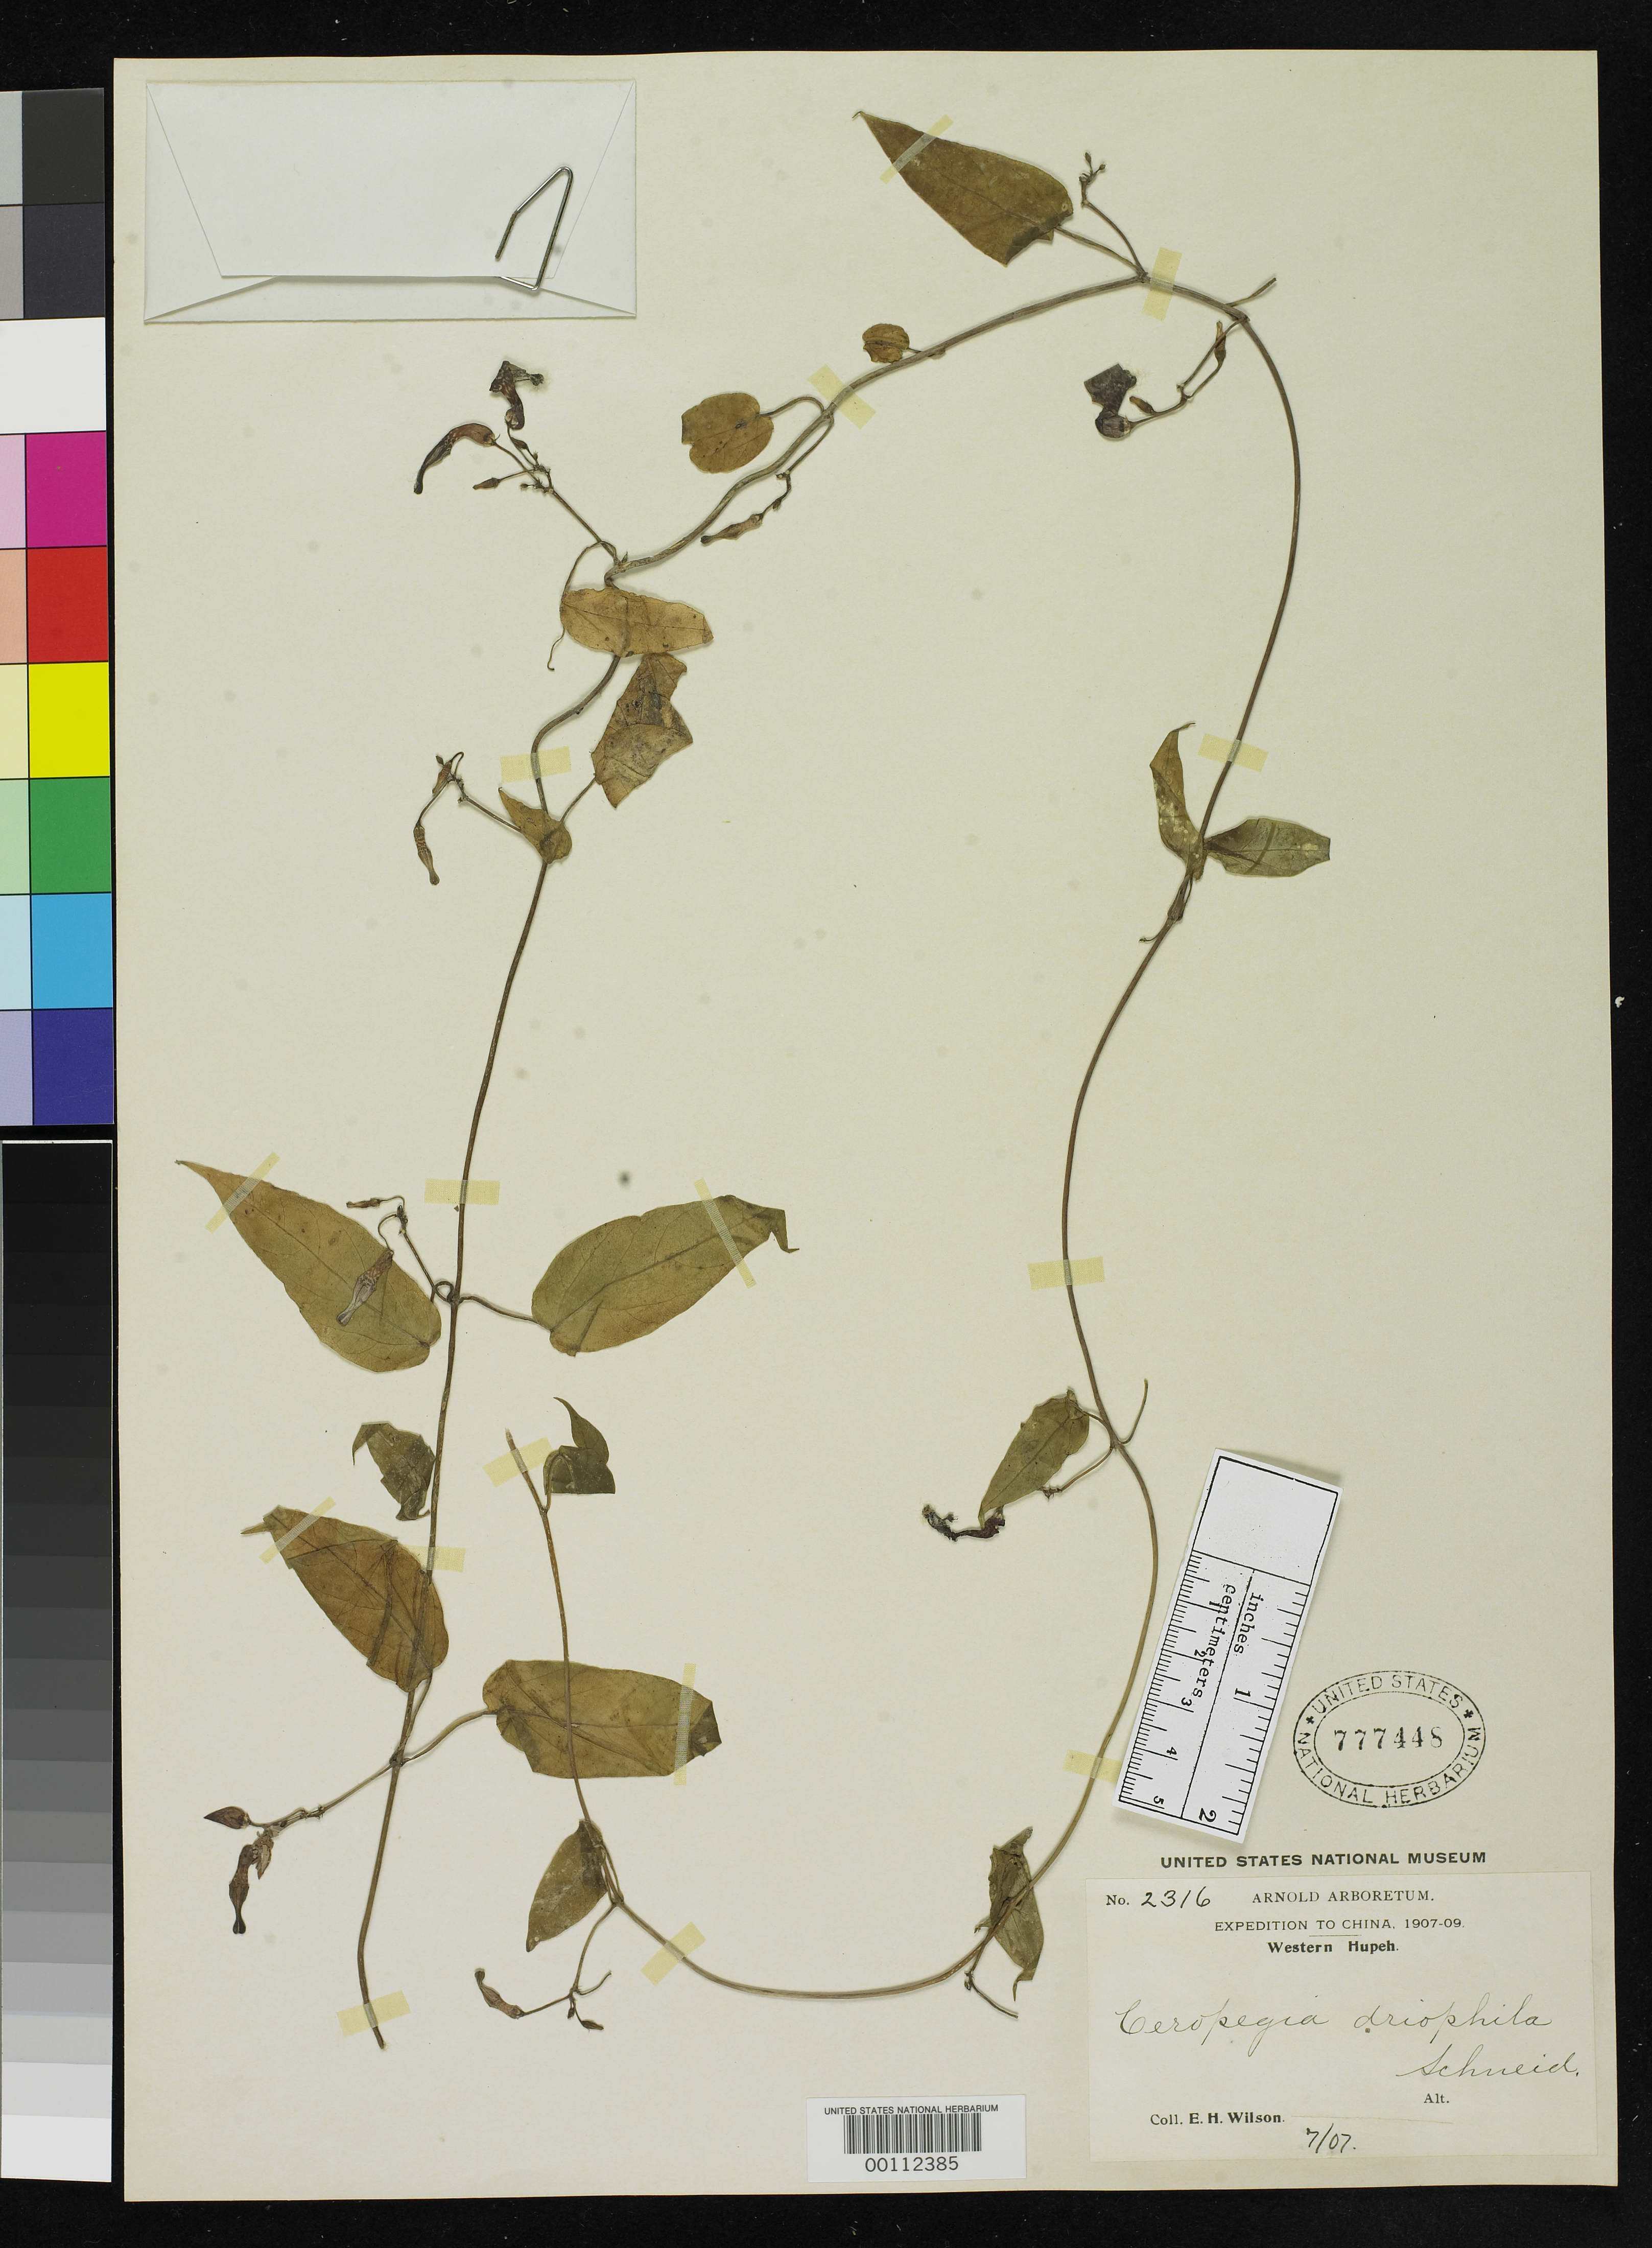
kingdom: Plantae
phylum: Tracheophyta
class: Magnoliopsida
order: Gentianales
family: Apocynaceae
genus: Ceropegia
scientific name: Ceropegia driophila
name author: C.K. Schneid. in Sarg.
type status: Isotype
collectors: E. H. Wilson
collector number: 2316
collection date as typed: Jul 1907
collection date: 1907-07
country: China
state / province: Hubei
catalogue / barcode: US 777448